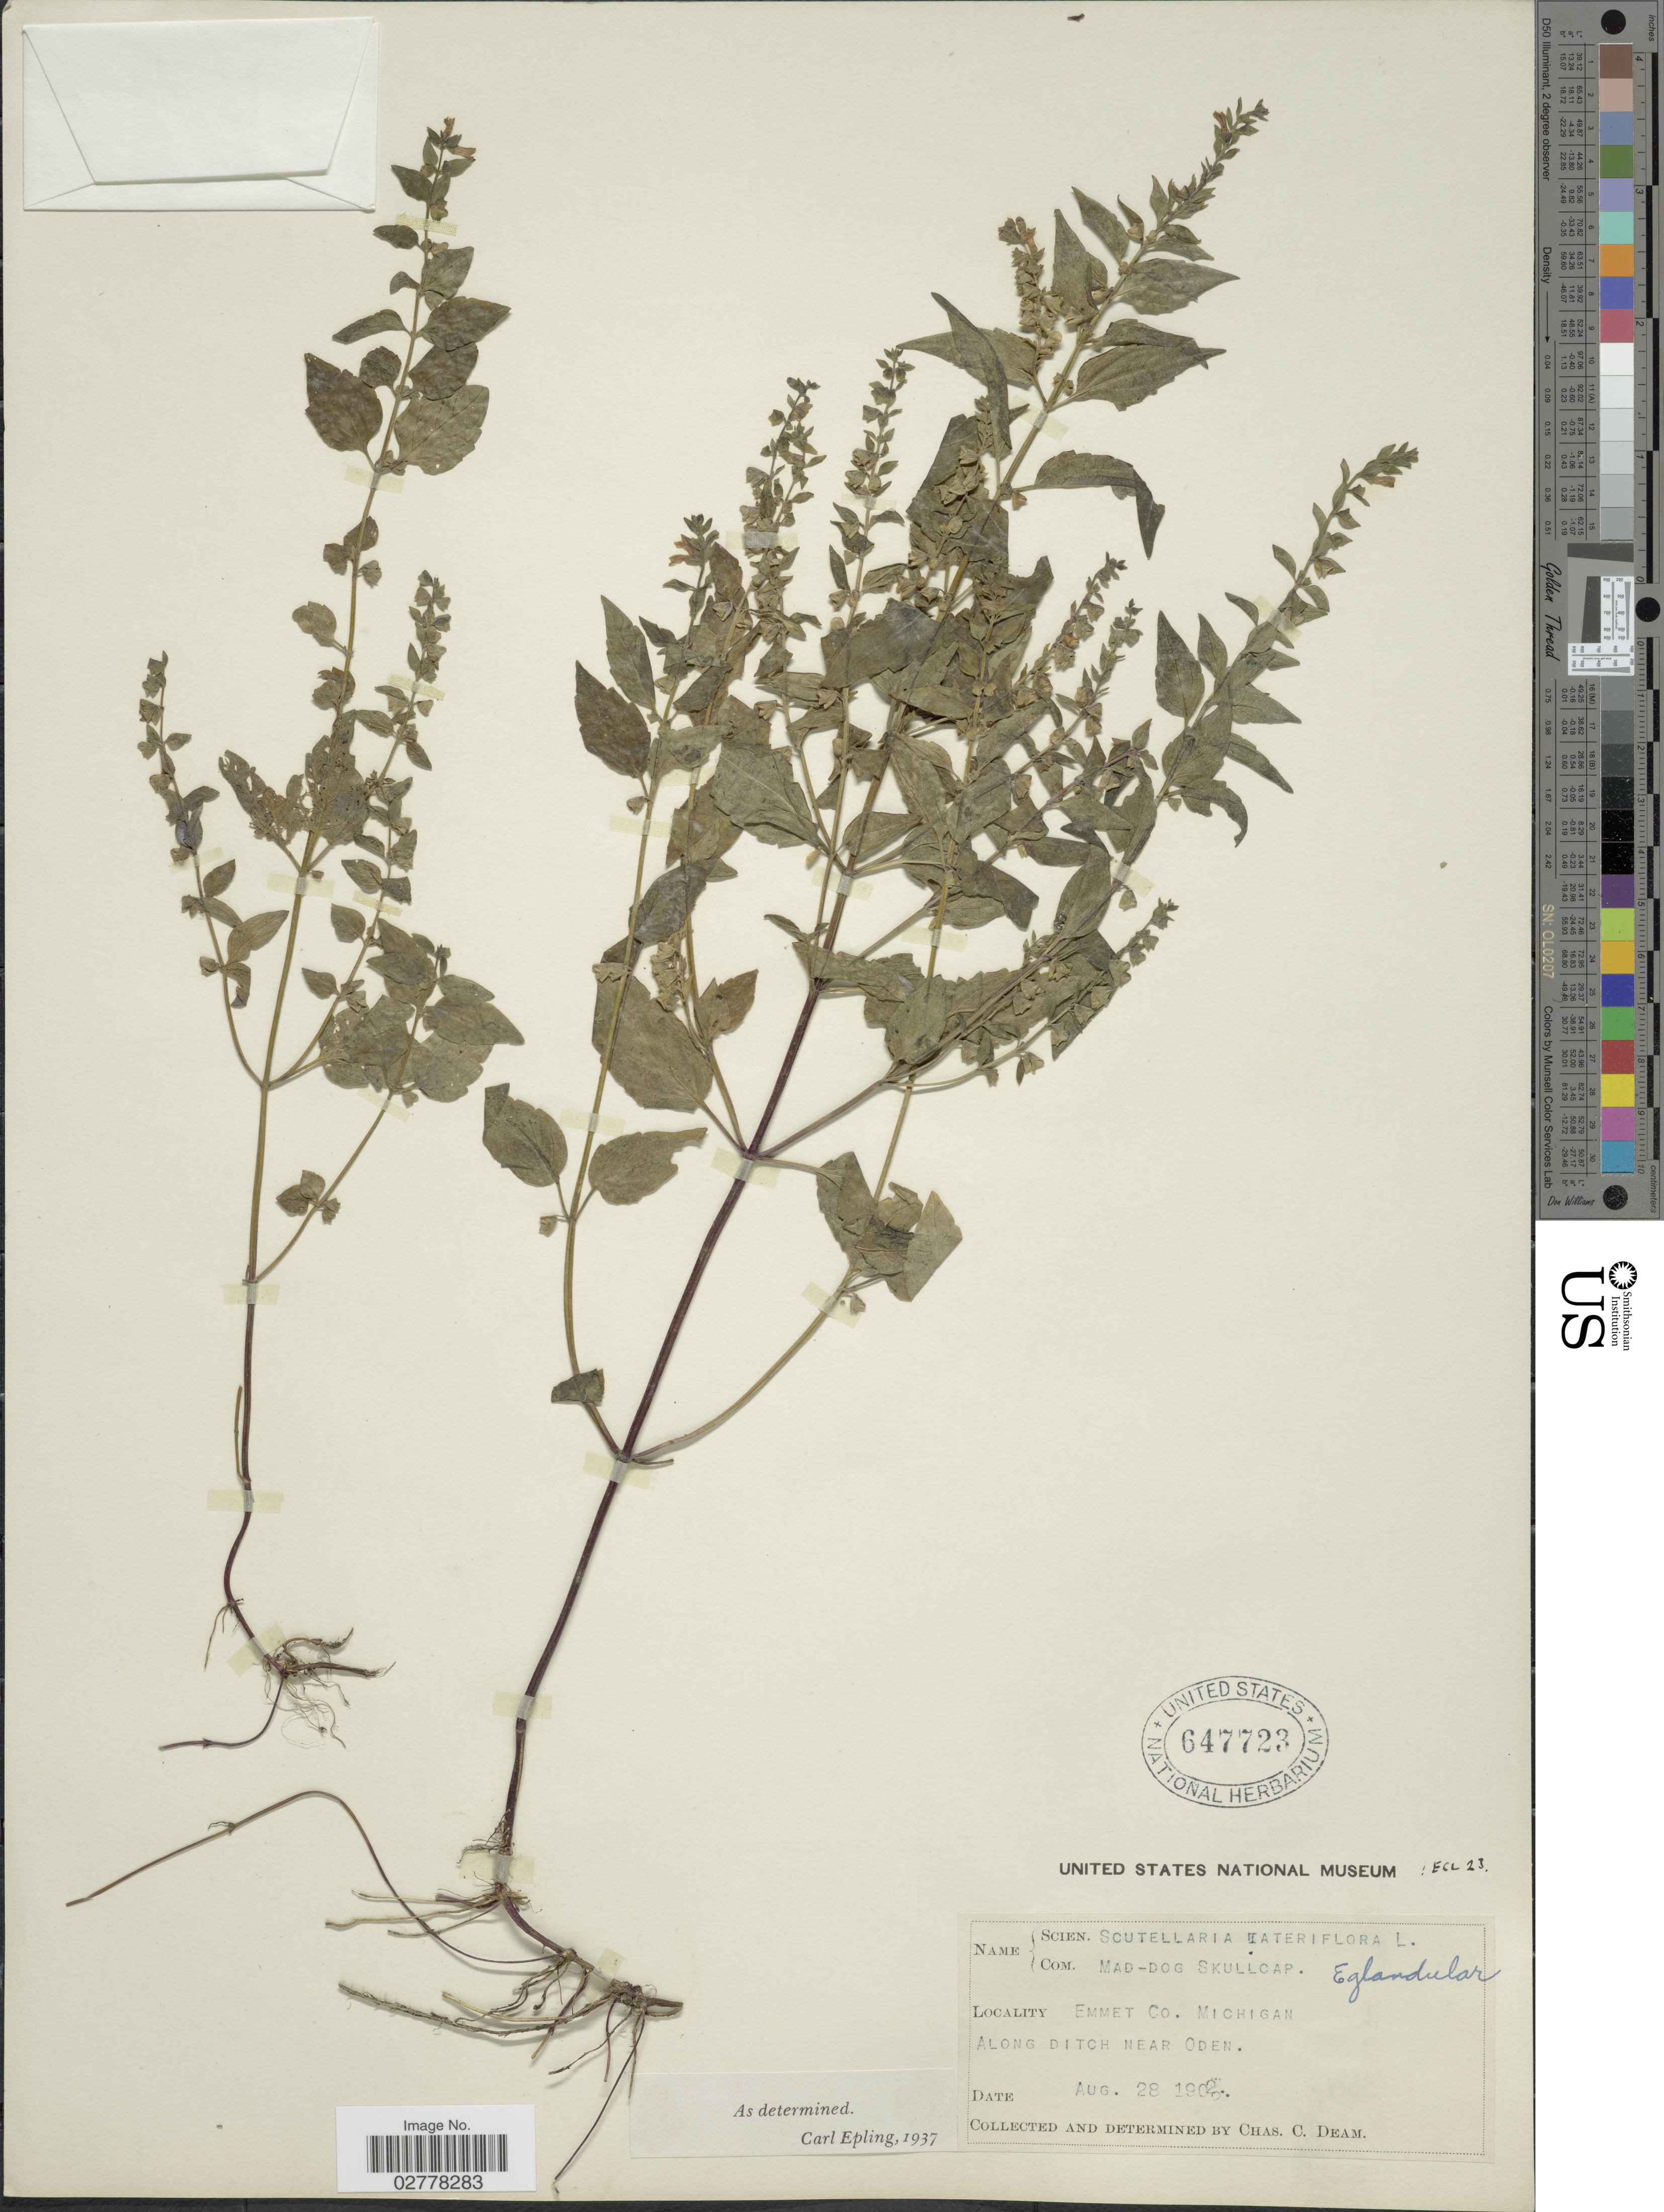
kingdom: Plantae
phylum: Tracheophyta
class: Magnoliopsida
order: Lamiales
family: Lamiaceae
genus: Scutellaria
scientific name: Scutellaria lateriflora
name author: L.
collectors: C. C. Deam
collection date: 1902-08-28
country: United States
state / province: Michigan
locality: Emmet Co. Along ditch near Oden.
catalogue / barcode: US 647723